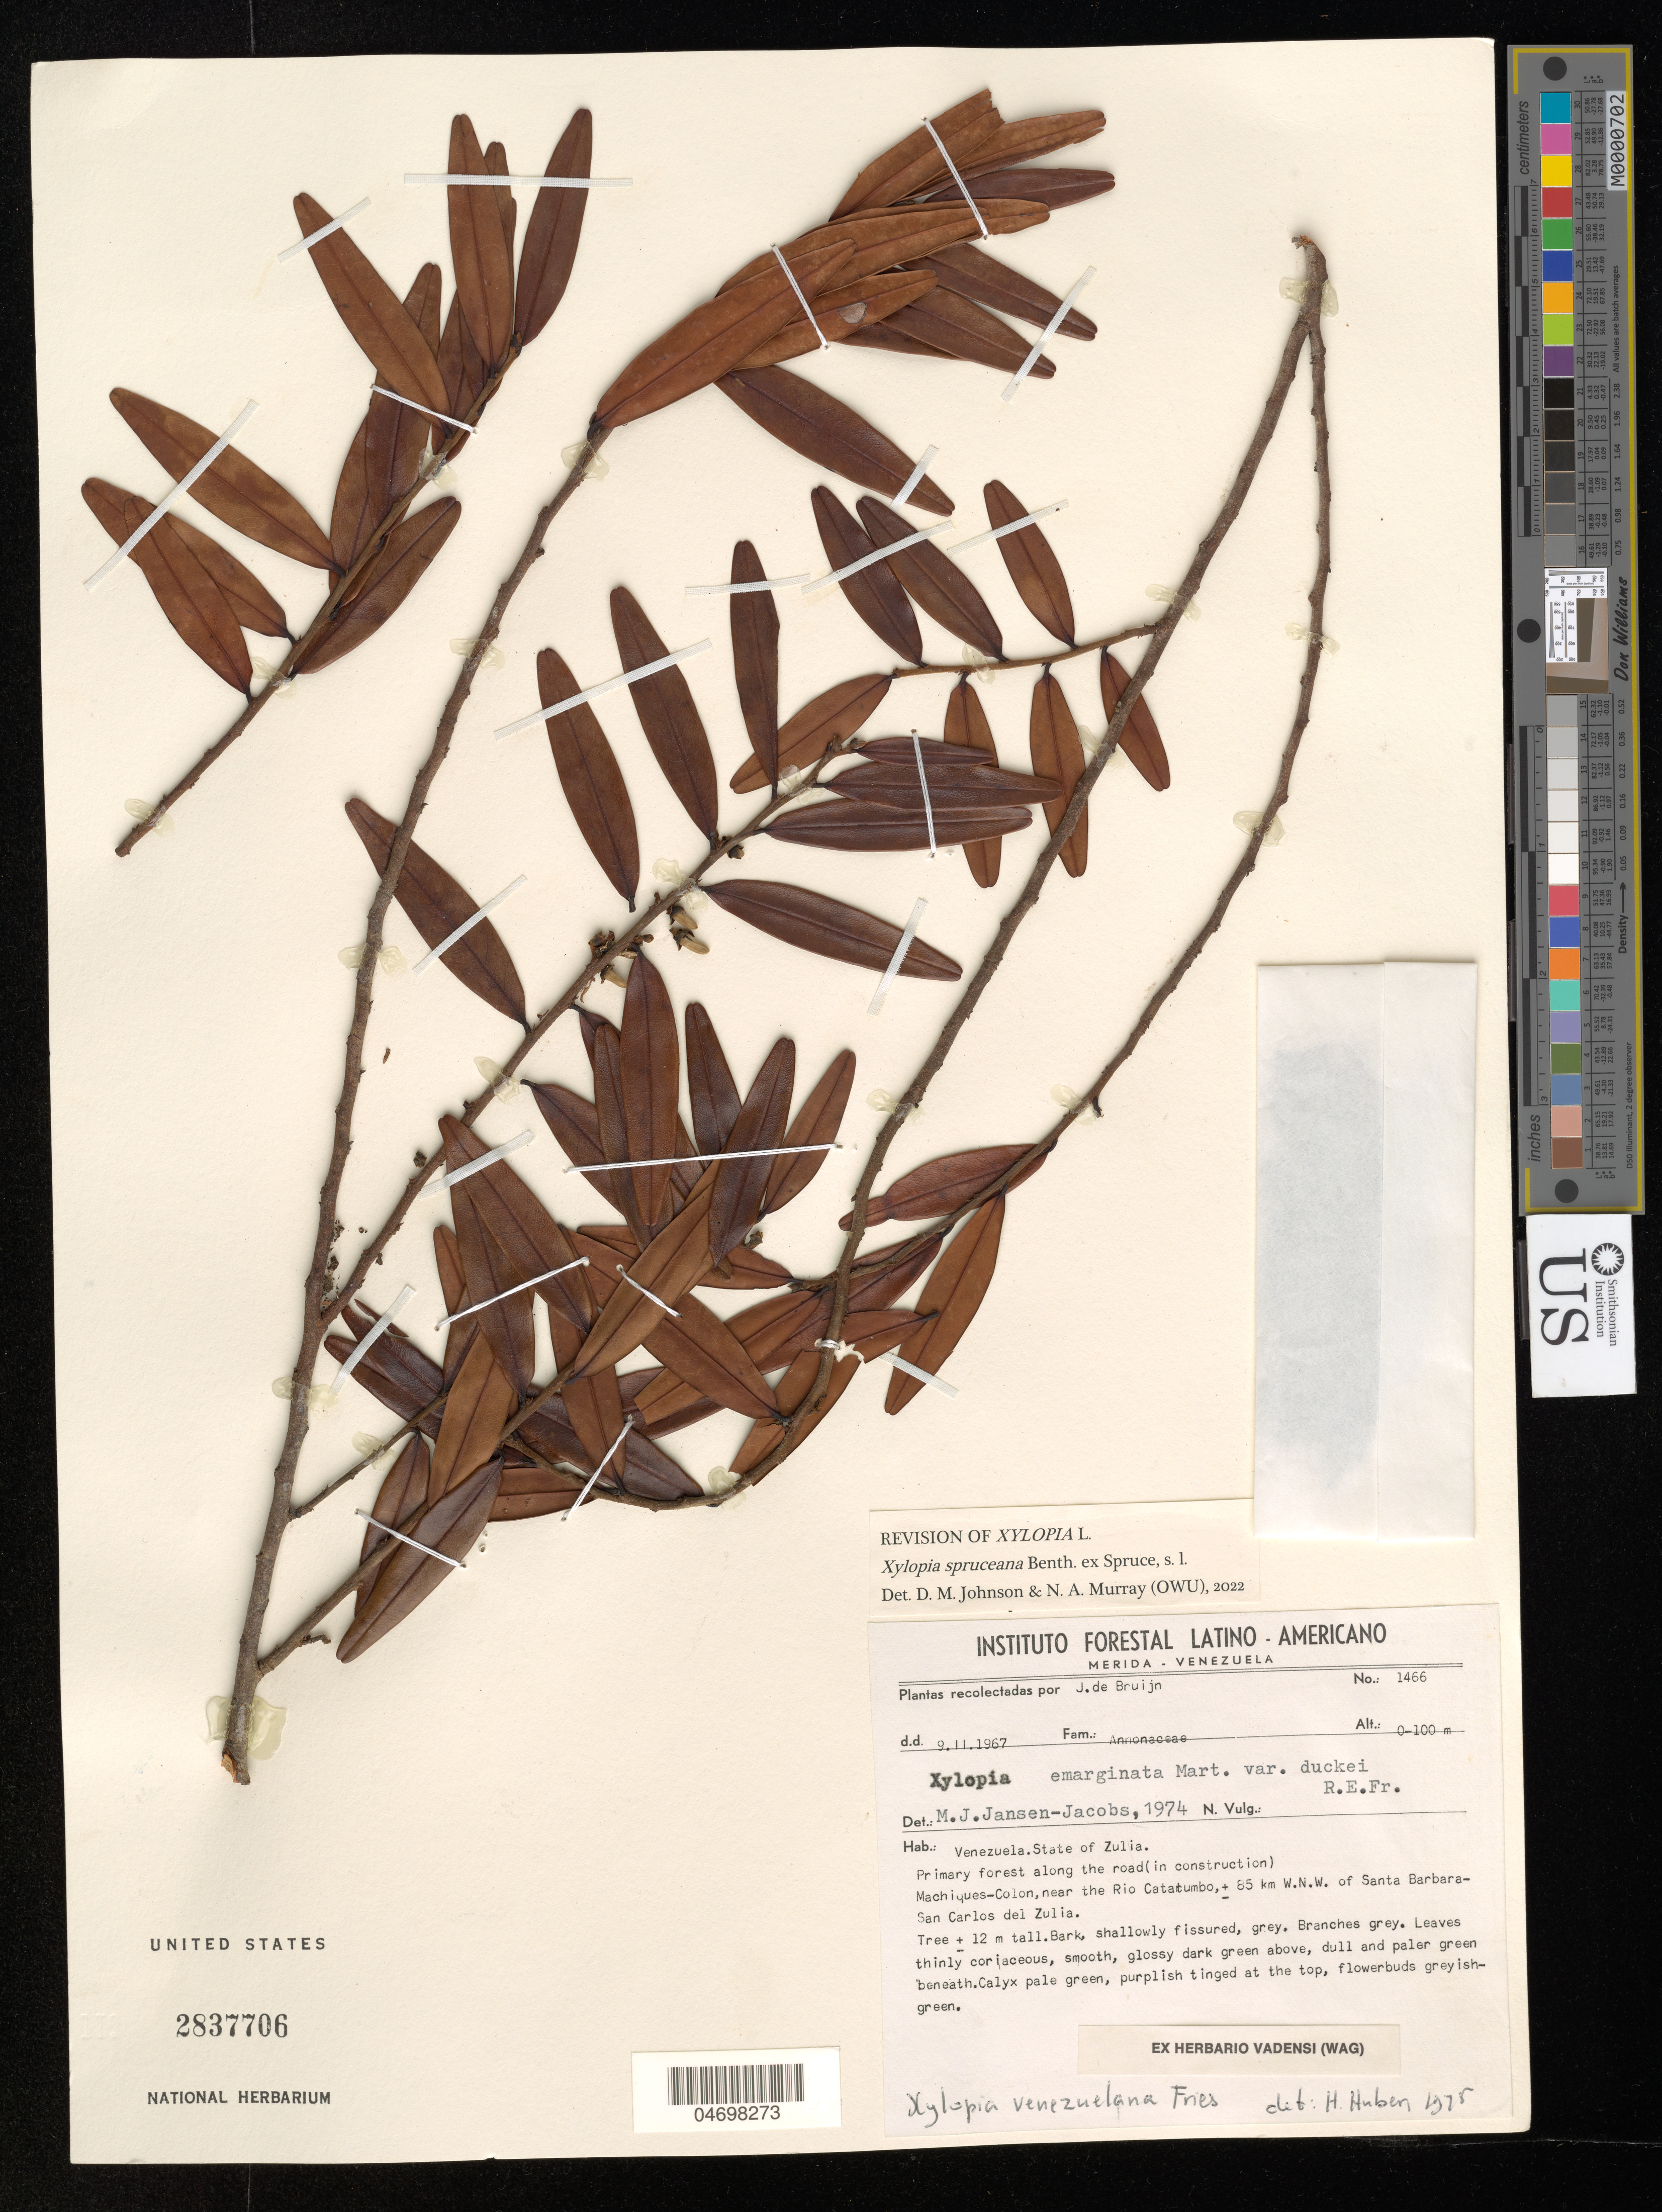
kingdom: Plantae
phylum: Tracheophyta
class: Magnoliopsida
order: Magnoliales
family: Annonaceae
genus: Xylopia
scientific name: Xylopia spruceana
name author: Benth. ex Spruce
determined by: Johnson, D. M.; Murray, N. A.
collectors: J. Bruijn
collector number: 1466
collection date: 1967-11-09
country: Venezuela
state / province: Zulia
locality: Primary forest along the road (in construction) Machiques-Colon, near the Rio Catatumbo, 85 km W.N.W. of Santa Barbara-San Carlos del Zulia.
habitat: Primary forest along the road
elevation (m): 0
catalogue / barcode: US 2837706